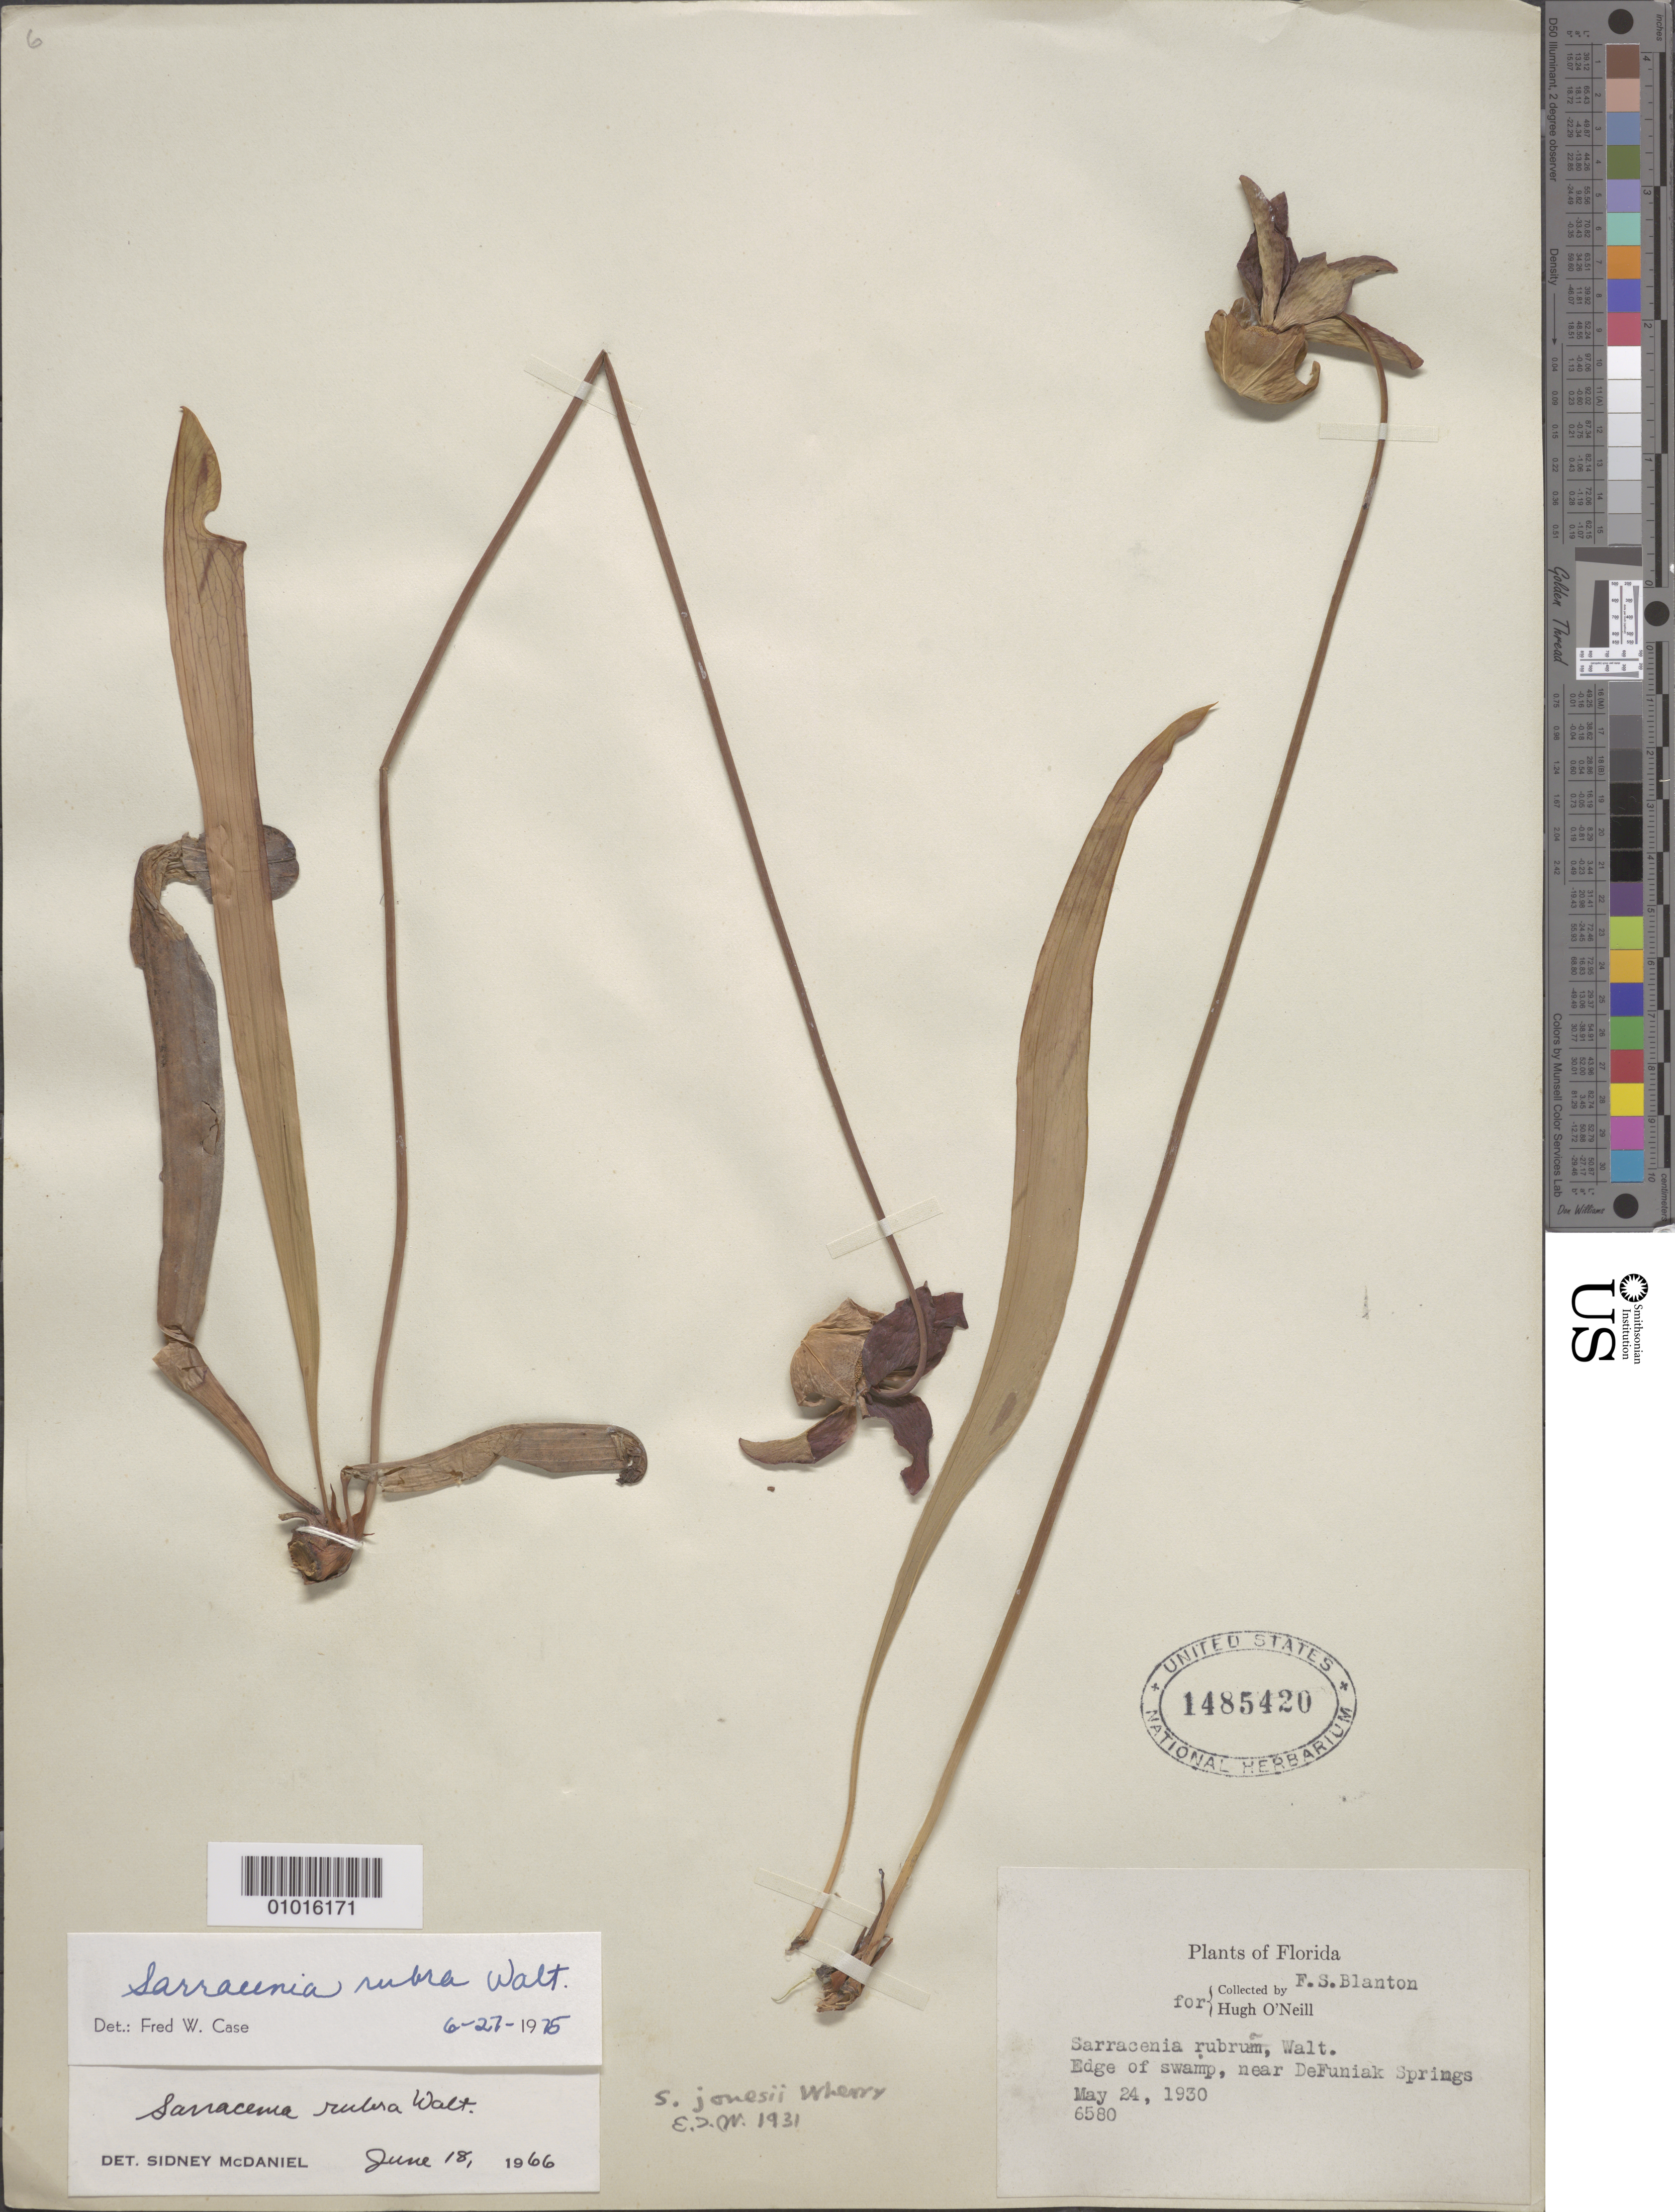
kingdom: Plantae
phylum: Tracheophyta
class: Magnoliopsida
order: Ericales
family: Sarraceniaceae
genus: Sarracenia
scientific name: Sarracenia rubra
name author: Walter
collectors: F. S. Blanton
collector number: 6580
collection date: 1930-05-24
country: United States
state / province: Florida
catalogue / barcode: US 1485420